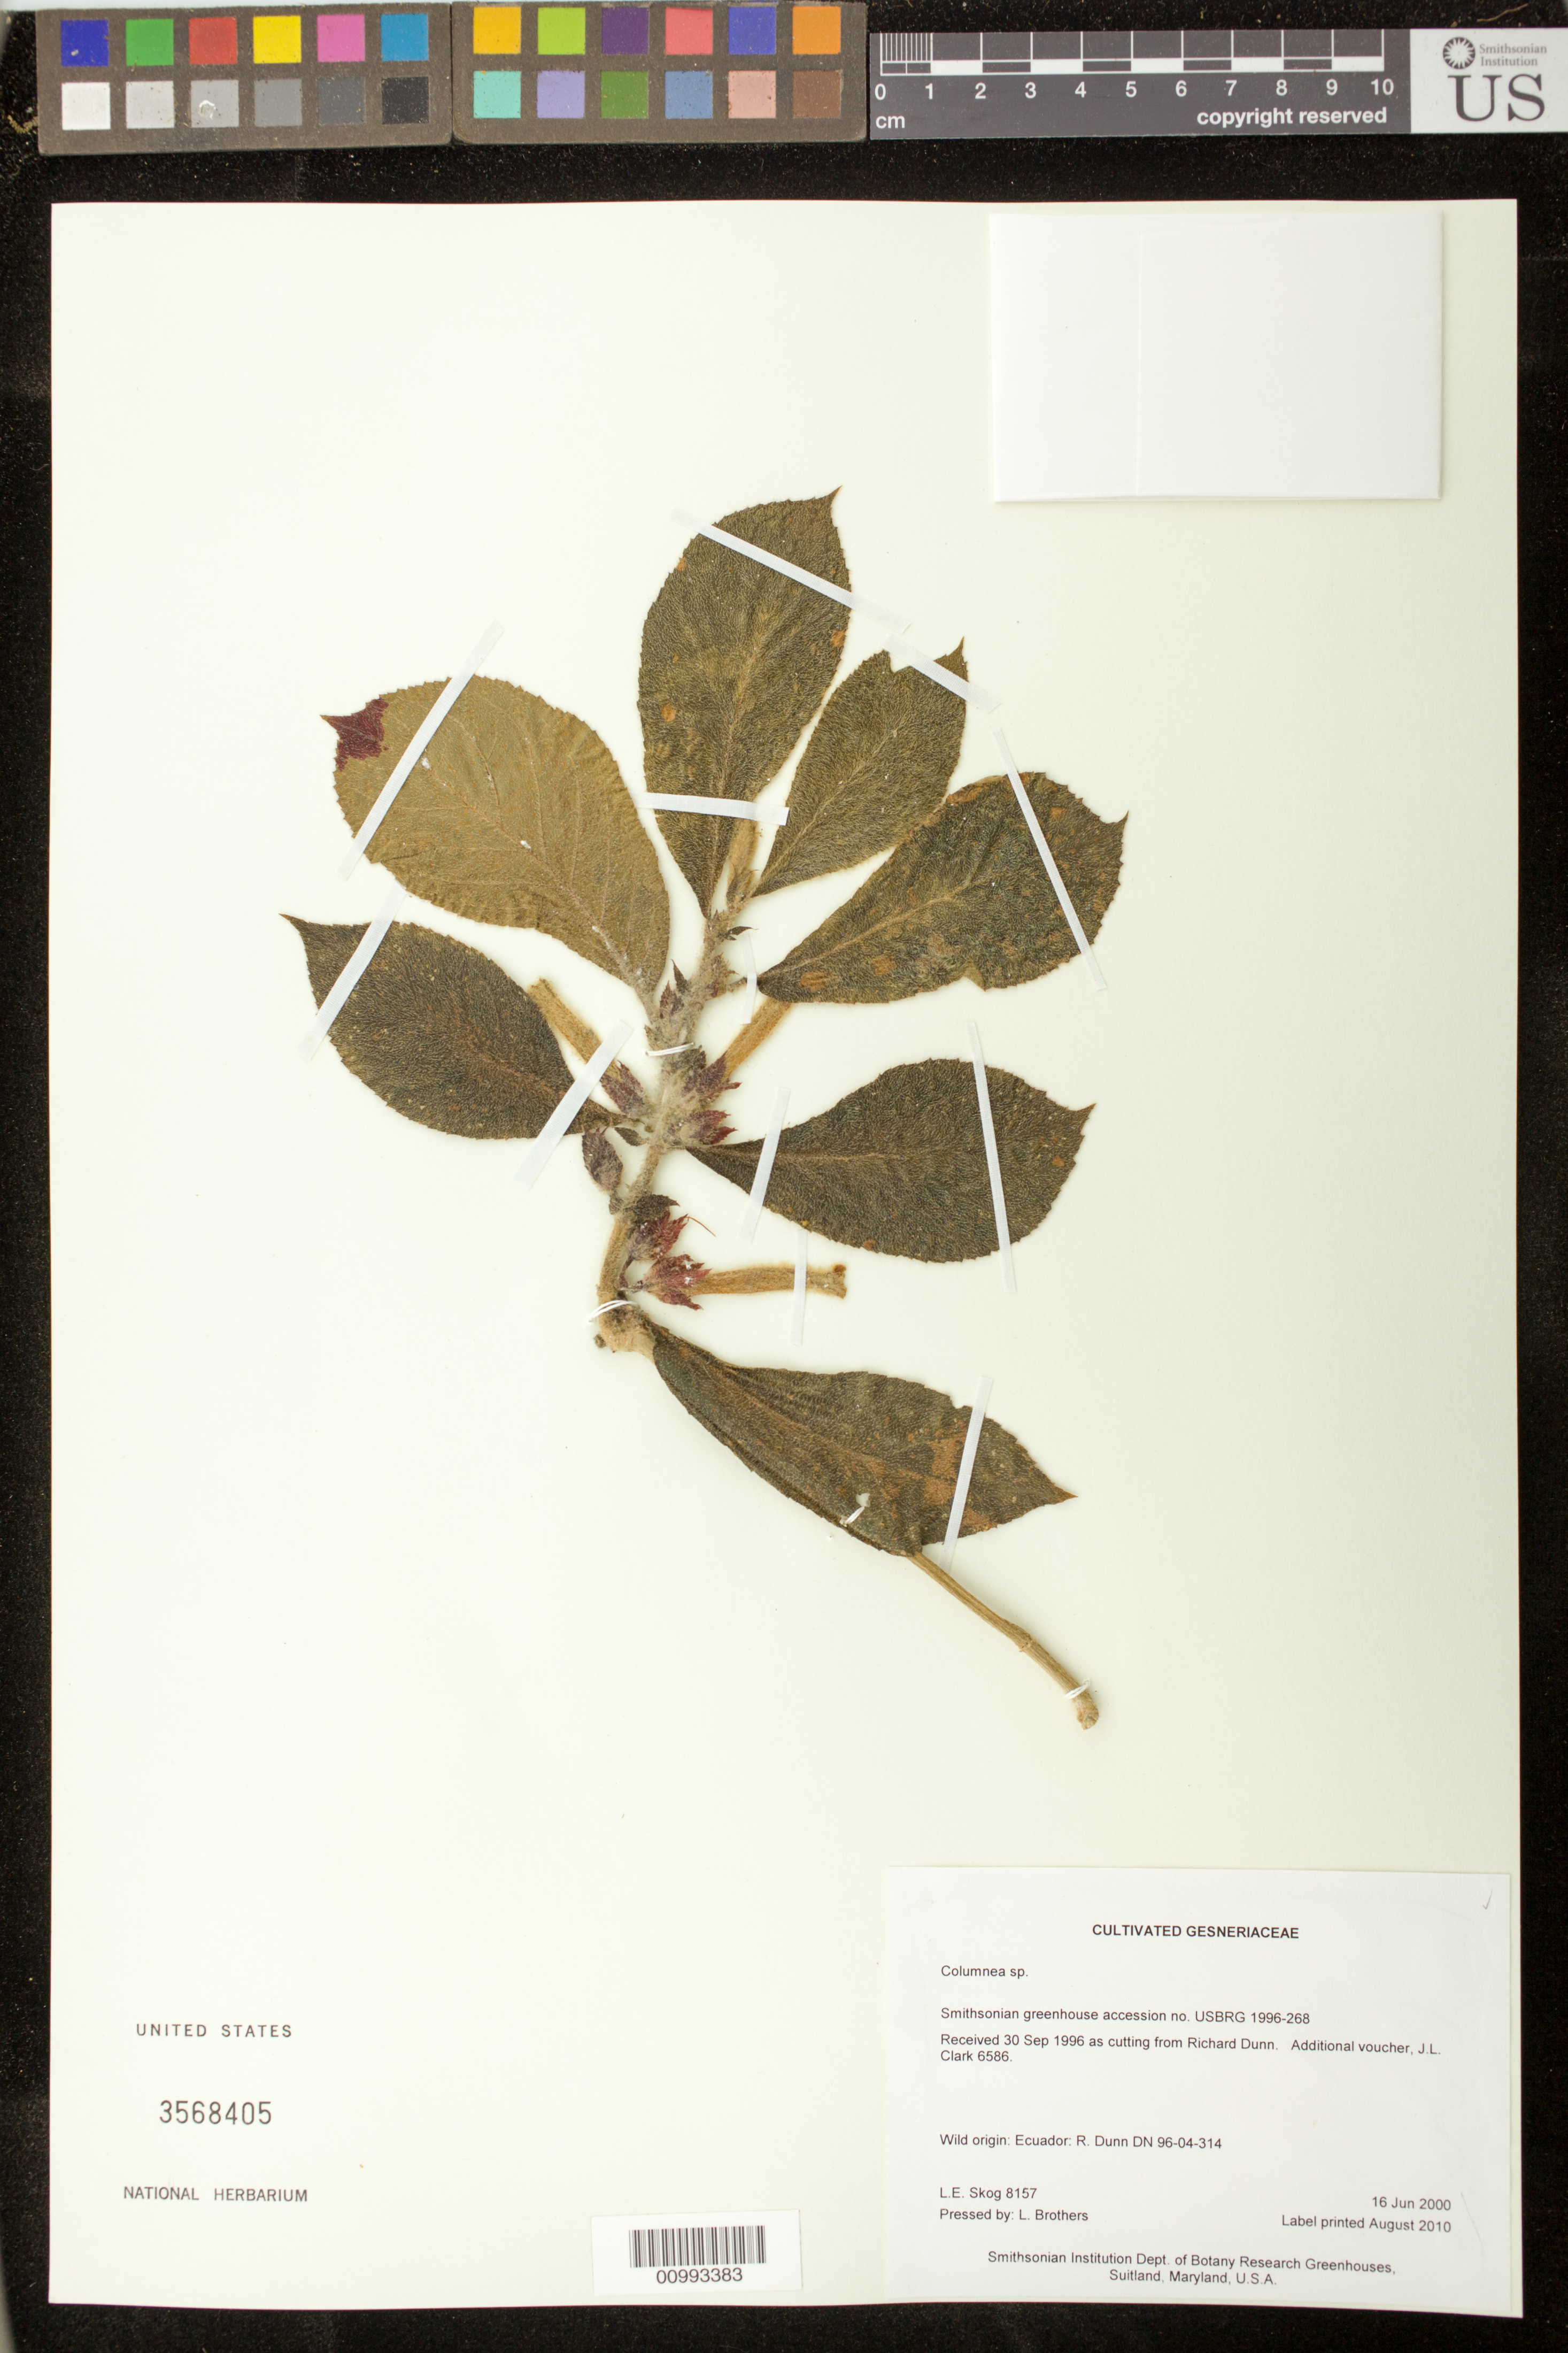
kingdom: Plantae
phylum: Tracheophyta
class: Magnoliopsida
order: Lamiales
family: Gesneriaceae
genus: Columnea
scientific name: Columnea sp.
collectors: L. E. Skog & L. Brothers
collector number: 8157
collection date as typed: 16 Jun 2000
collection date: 2000-06-16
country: Ecuador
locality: Smithsonian Institution Dept. of Botany Research Greenhouses, Suitland, Maryland, U.S.A.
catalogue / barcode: US 3568405